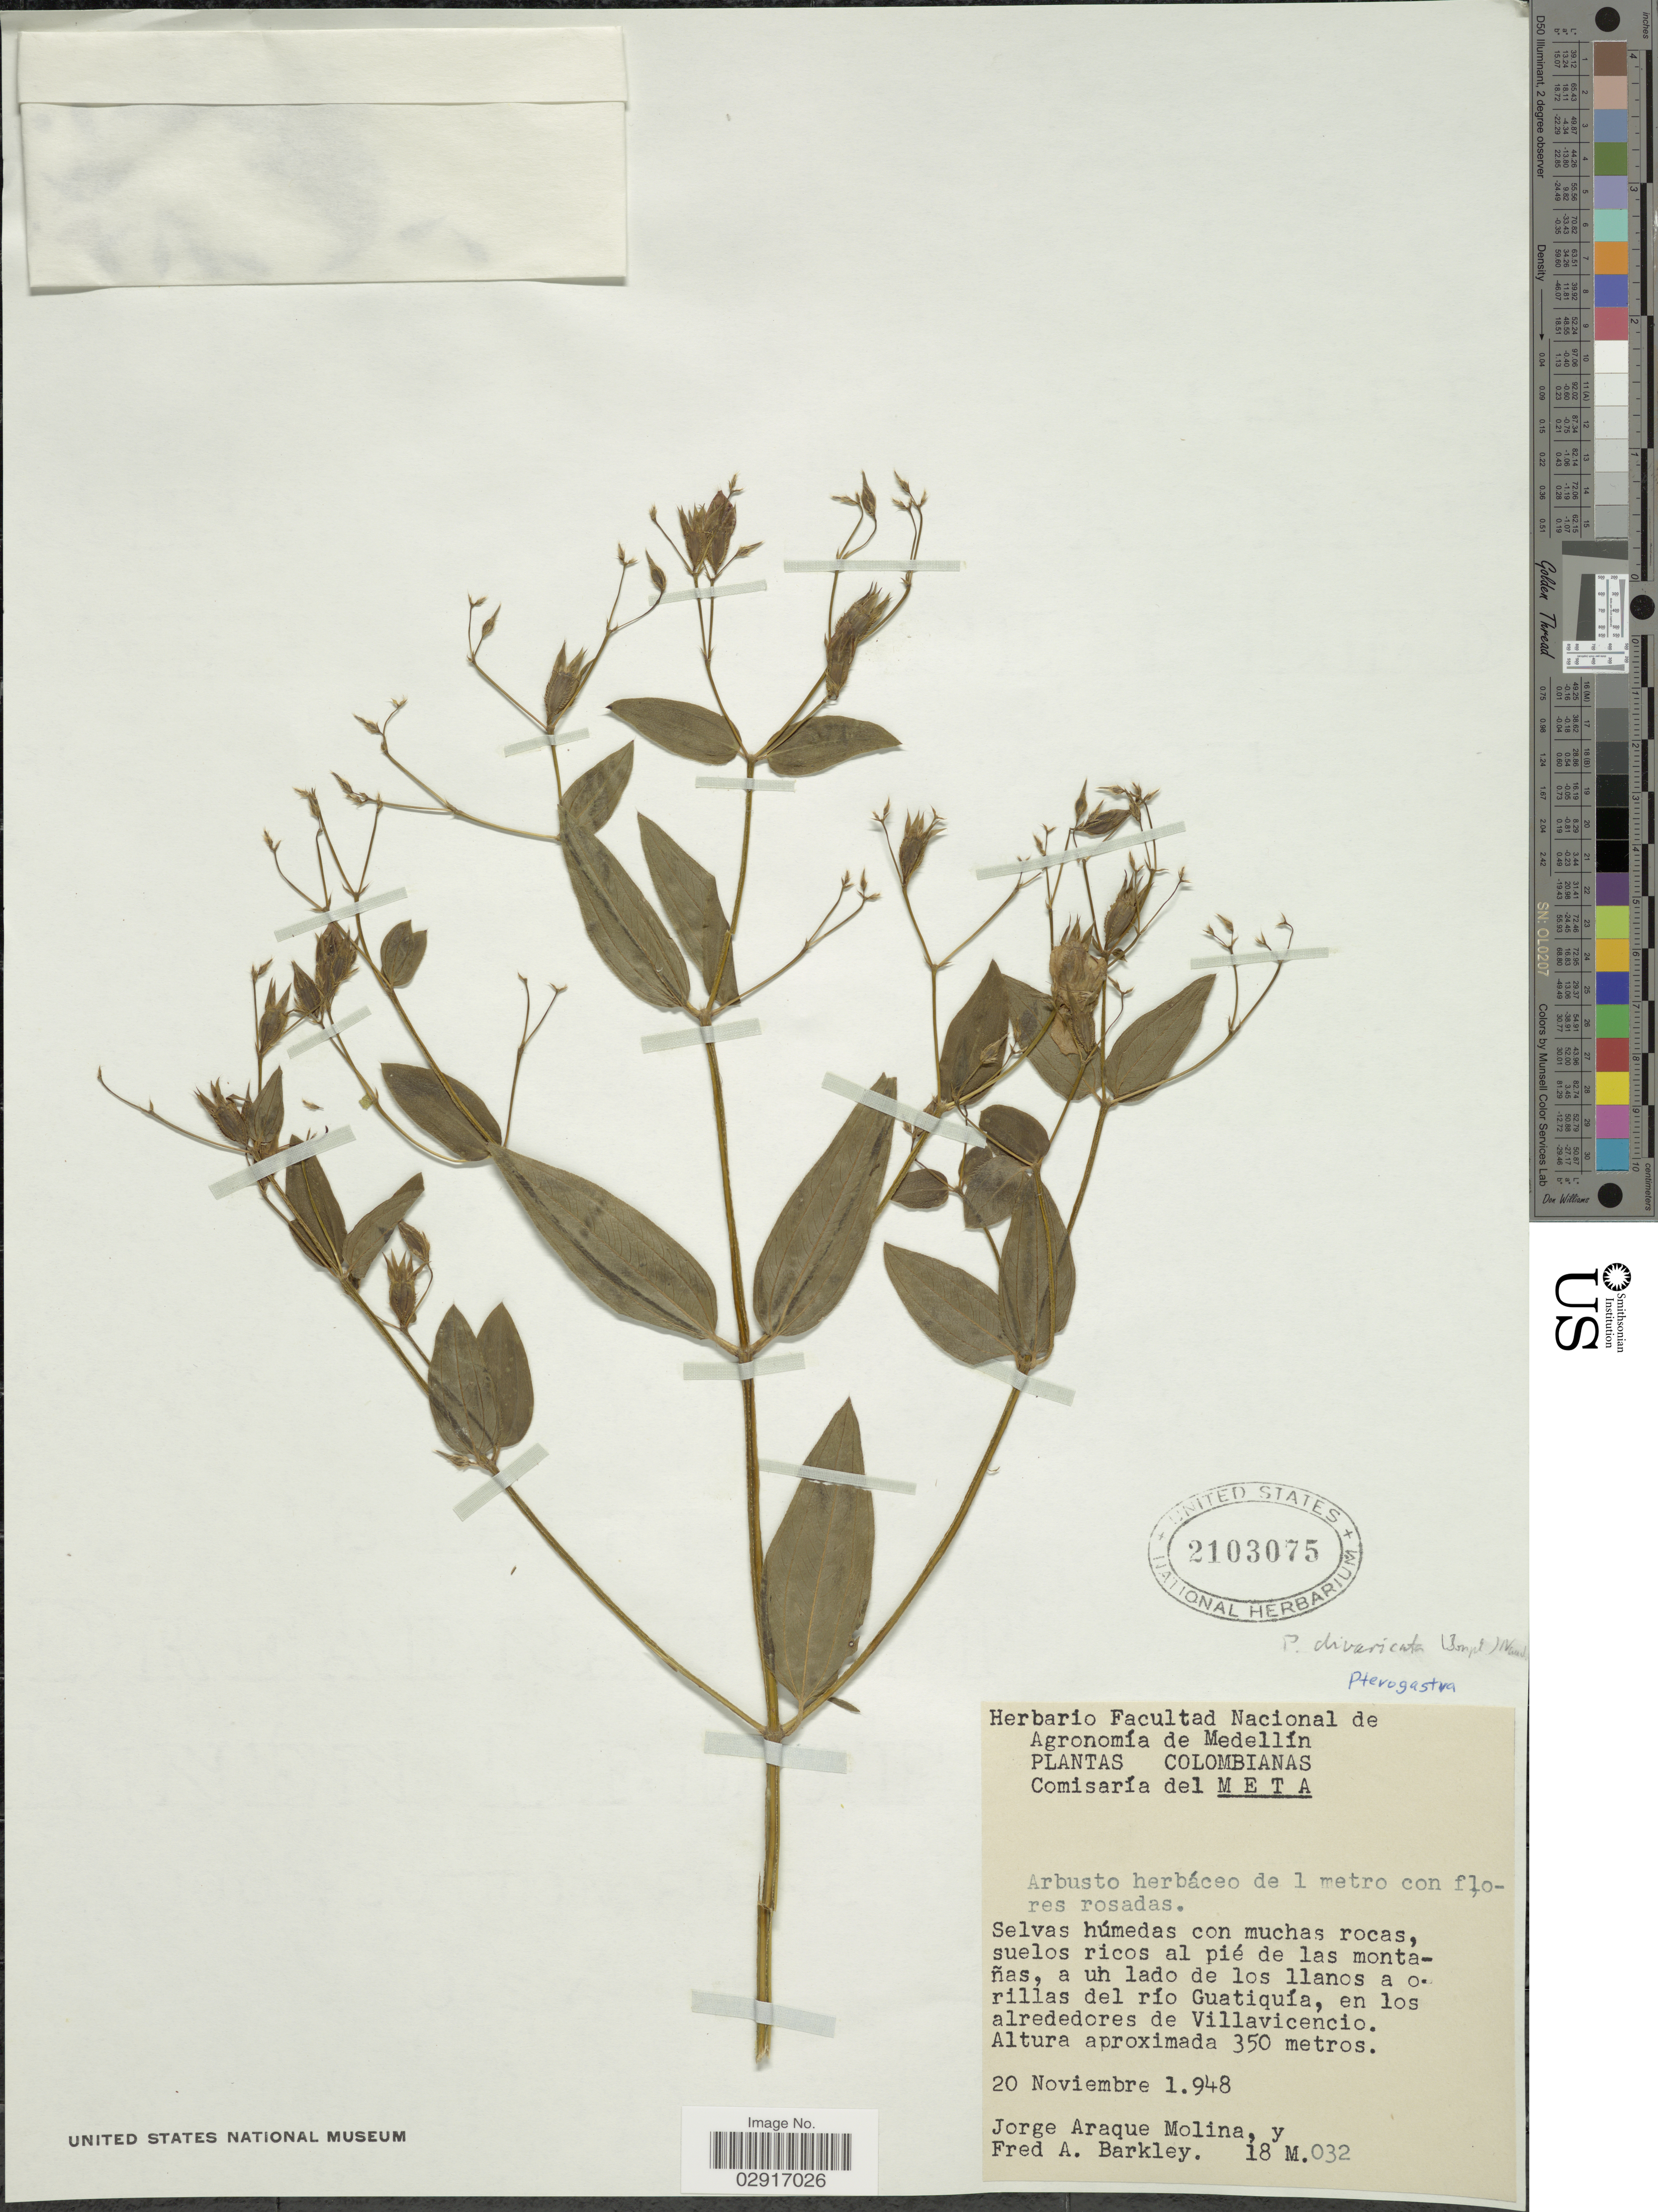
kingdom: Plantae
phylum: Tracheophyta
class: Magnoliopsida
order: Myrtales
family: Melastomataceae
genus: Pterogastra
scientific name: Pterogastra divaricata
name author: (Bonpl.) Naudin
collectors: J. A. Molina & F. A. Barkley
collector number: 18M.032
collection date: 1948-11-20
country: Colombia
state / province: Meta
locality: Comisaría del Meta. A un lado de los llanos a orillas del río Guatiquía, en los alrededores de Villavicencio.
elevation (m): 350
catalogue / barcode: US 2103075